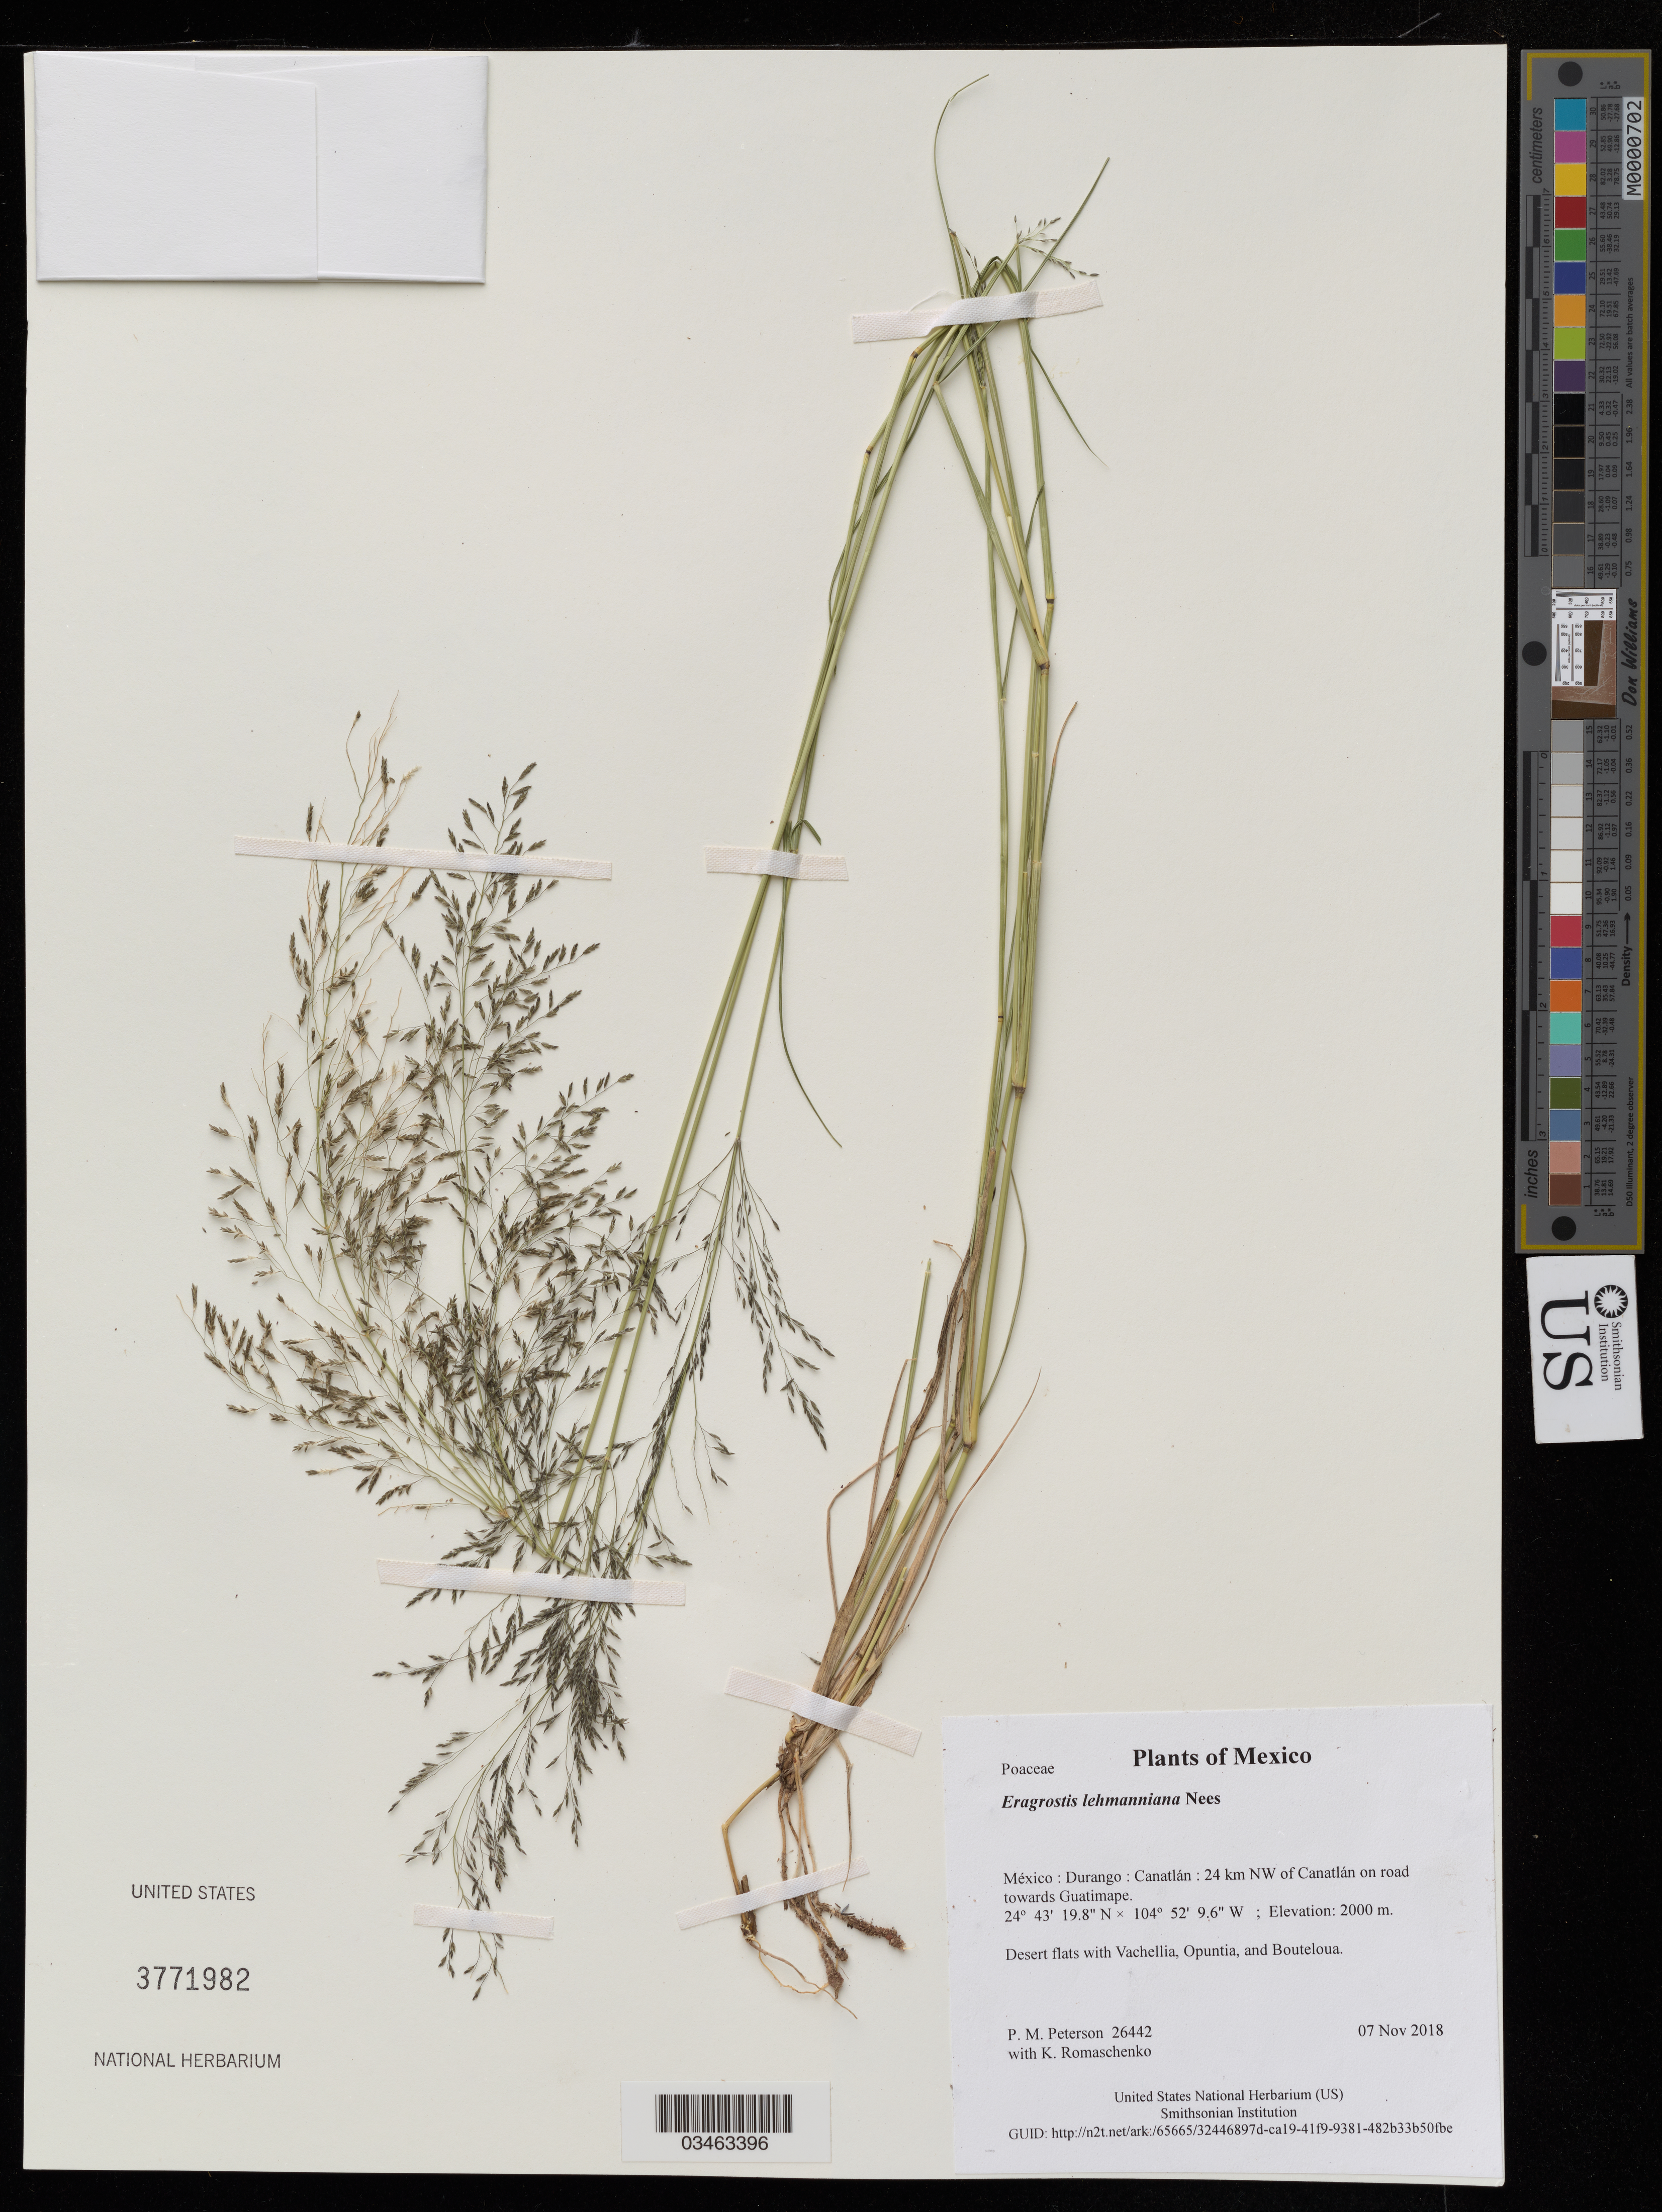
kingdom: Plantae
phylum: Tracheophyta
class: Liliopsida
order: Poales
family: Poaceae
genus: Eragrostis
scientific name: Eragrostis lehmanniana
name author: Nees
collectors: P. M. Peterson & K. Romaschenko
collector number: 26442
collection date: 2018-11-07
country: México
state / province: Durango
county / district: Canatlán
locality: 24 km NW of Canatlán on road towards Guatimape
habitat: Desert flats with Vachellia, Opuntia, and Bouteloua.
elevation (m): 2000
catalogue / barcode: US 3771982